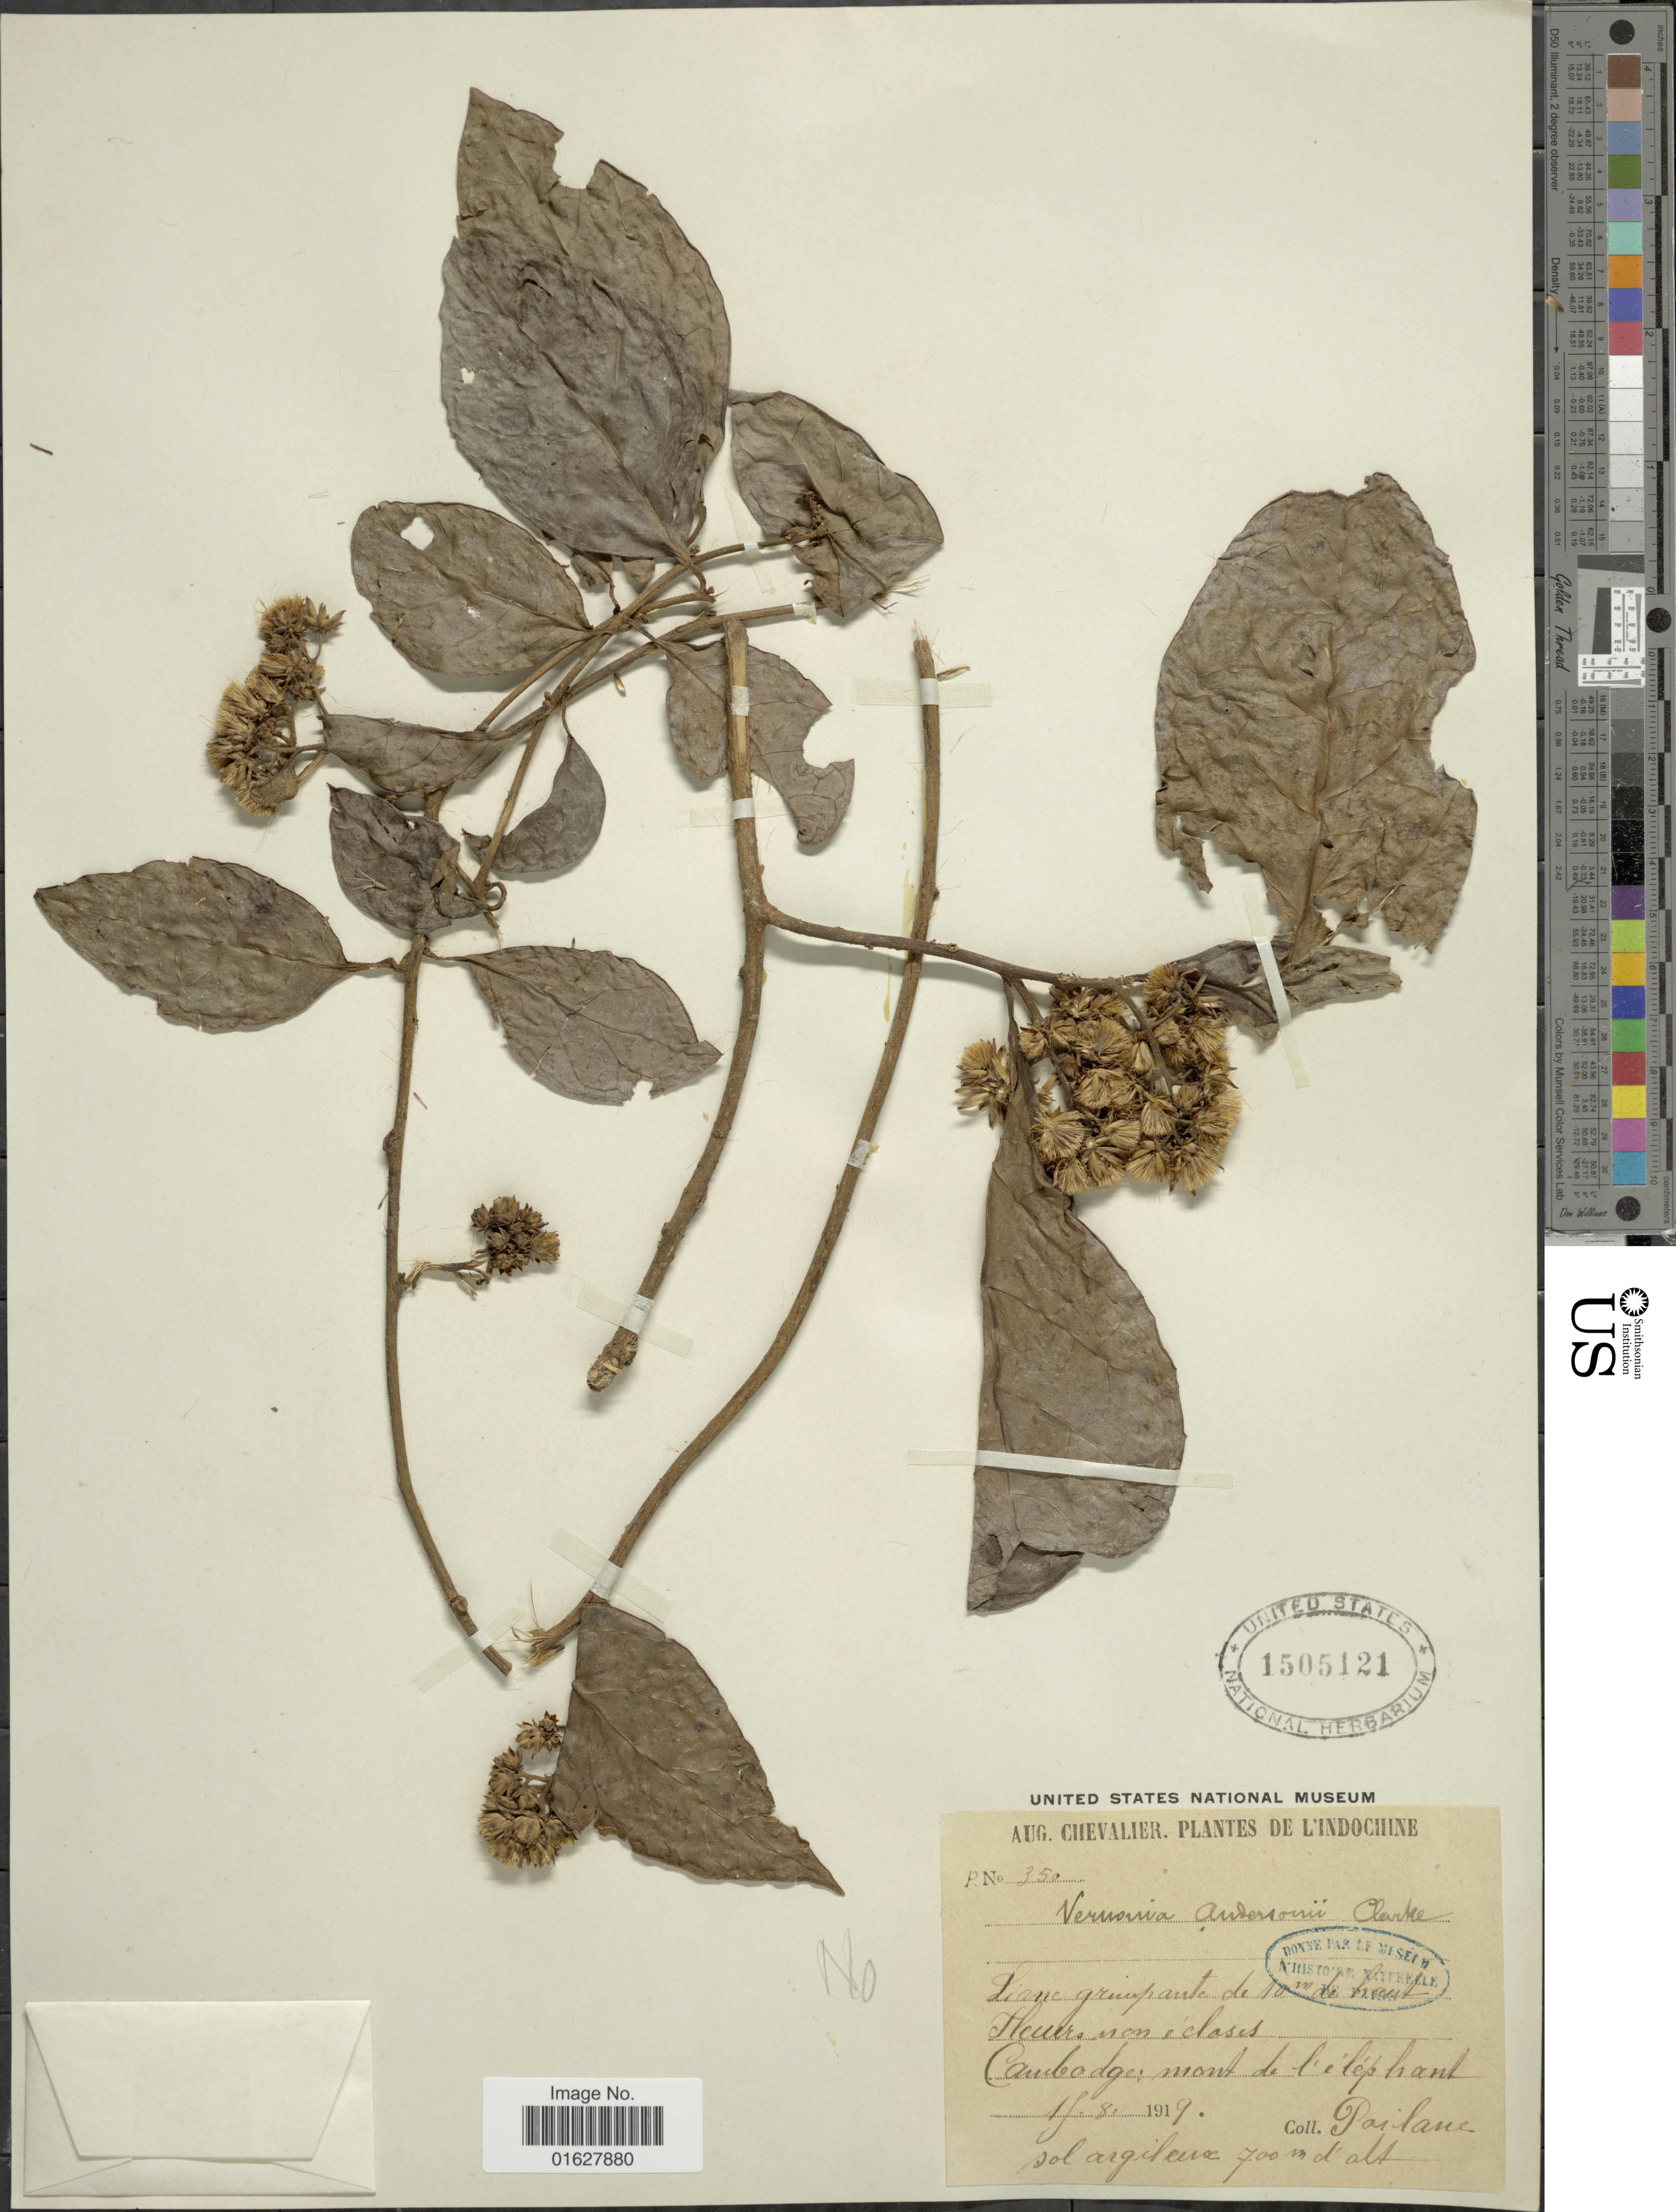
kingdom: Plantae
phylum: Tracheophyta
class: Magnoliopsida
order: Asterales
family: Asteraceae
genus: Vernonia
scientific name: Vernonia sp.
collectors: -. Poilane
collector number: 350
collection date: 1919-08-17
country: Cambodia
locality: Liane gruipante de 10rn de haut Fleurs non e'closes. Cambodge: mont de l'e lep hand [interpreted]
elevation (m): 700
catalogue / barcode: US 1505121